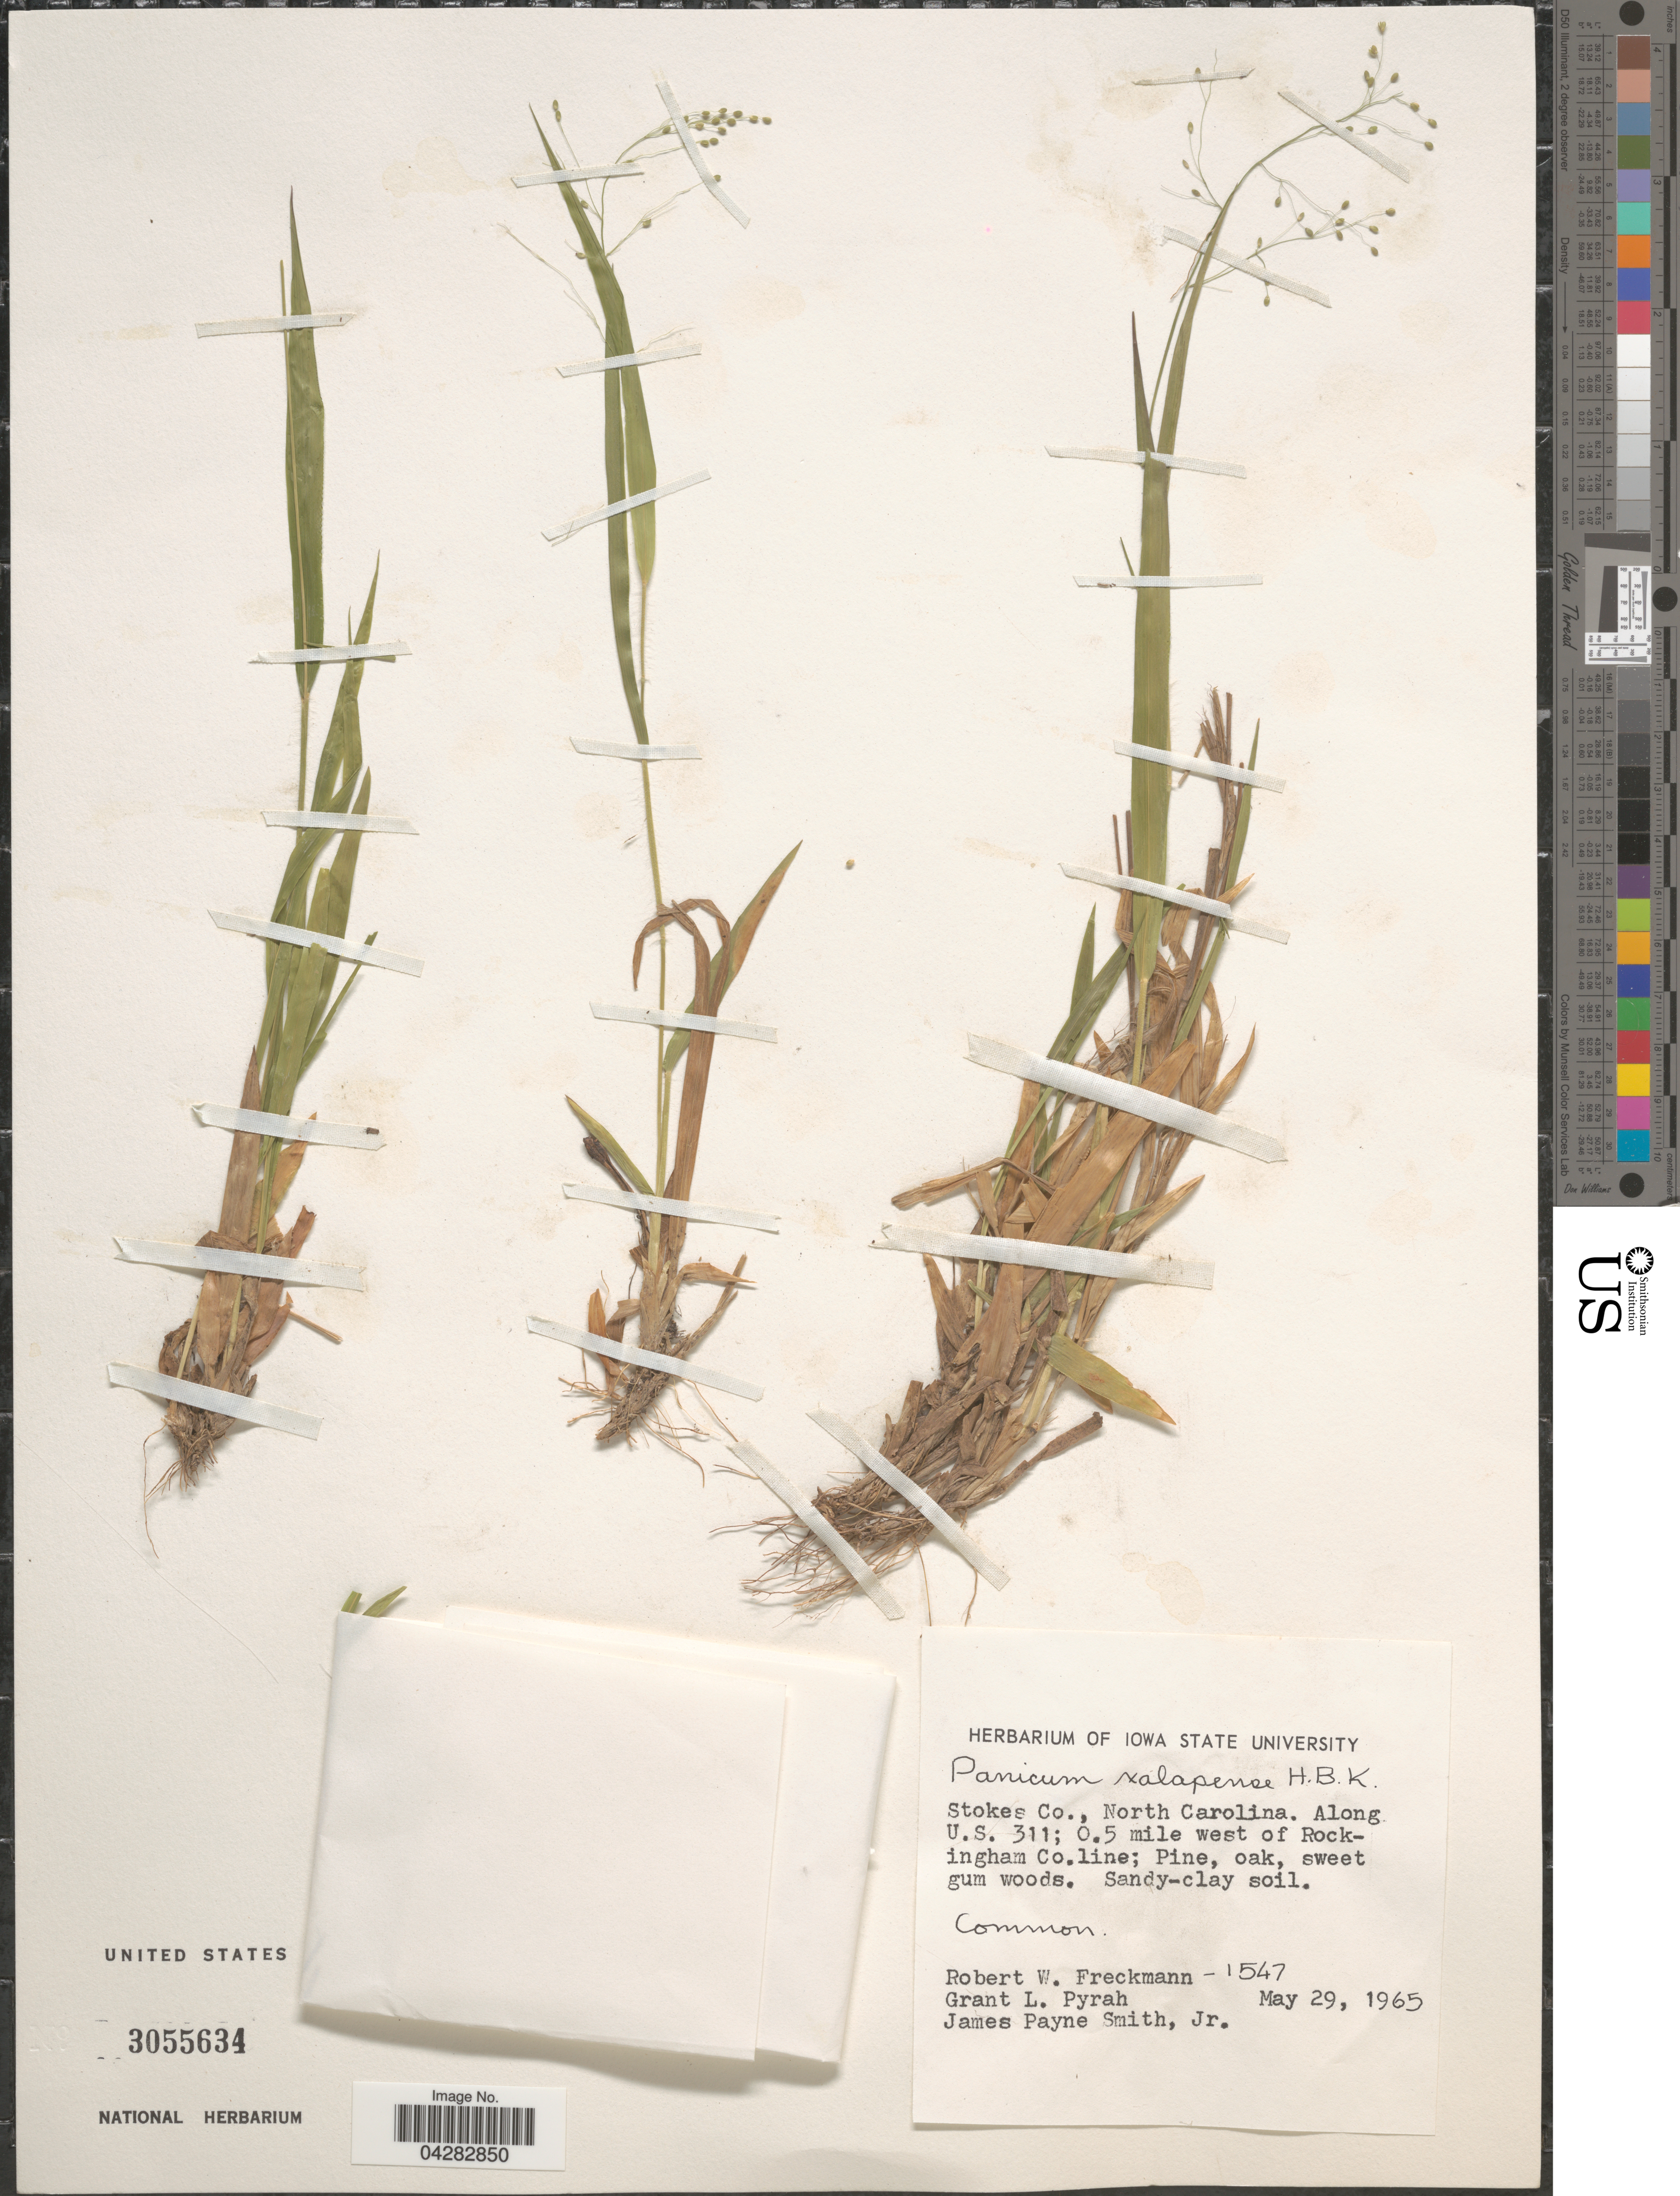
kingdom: Plantae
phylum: Tracheophyta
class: Liliopsida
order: Poales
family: Poaceae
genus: Dichanthelium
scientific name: Dichanthelium laxiflorum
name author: (Lam.) Gould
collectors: R. Freckmann, G. Pyrah & J. P. Smith Jr.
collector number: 1547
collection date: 1965-05-29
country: United States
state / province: North Carolina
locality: Stokes Co. Along U.S. 311; 0.5 mile west of Rockingham Co.line.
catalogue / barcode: US 3055634